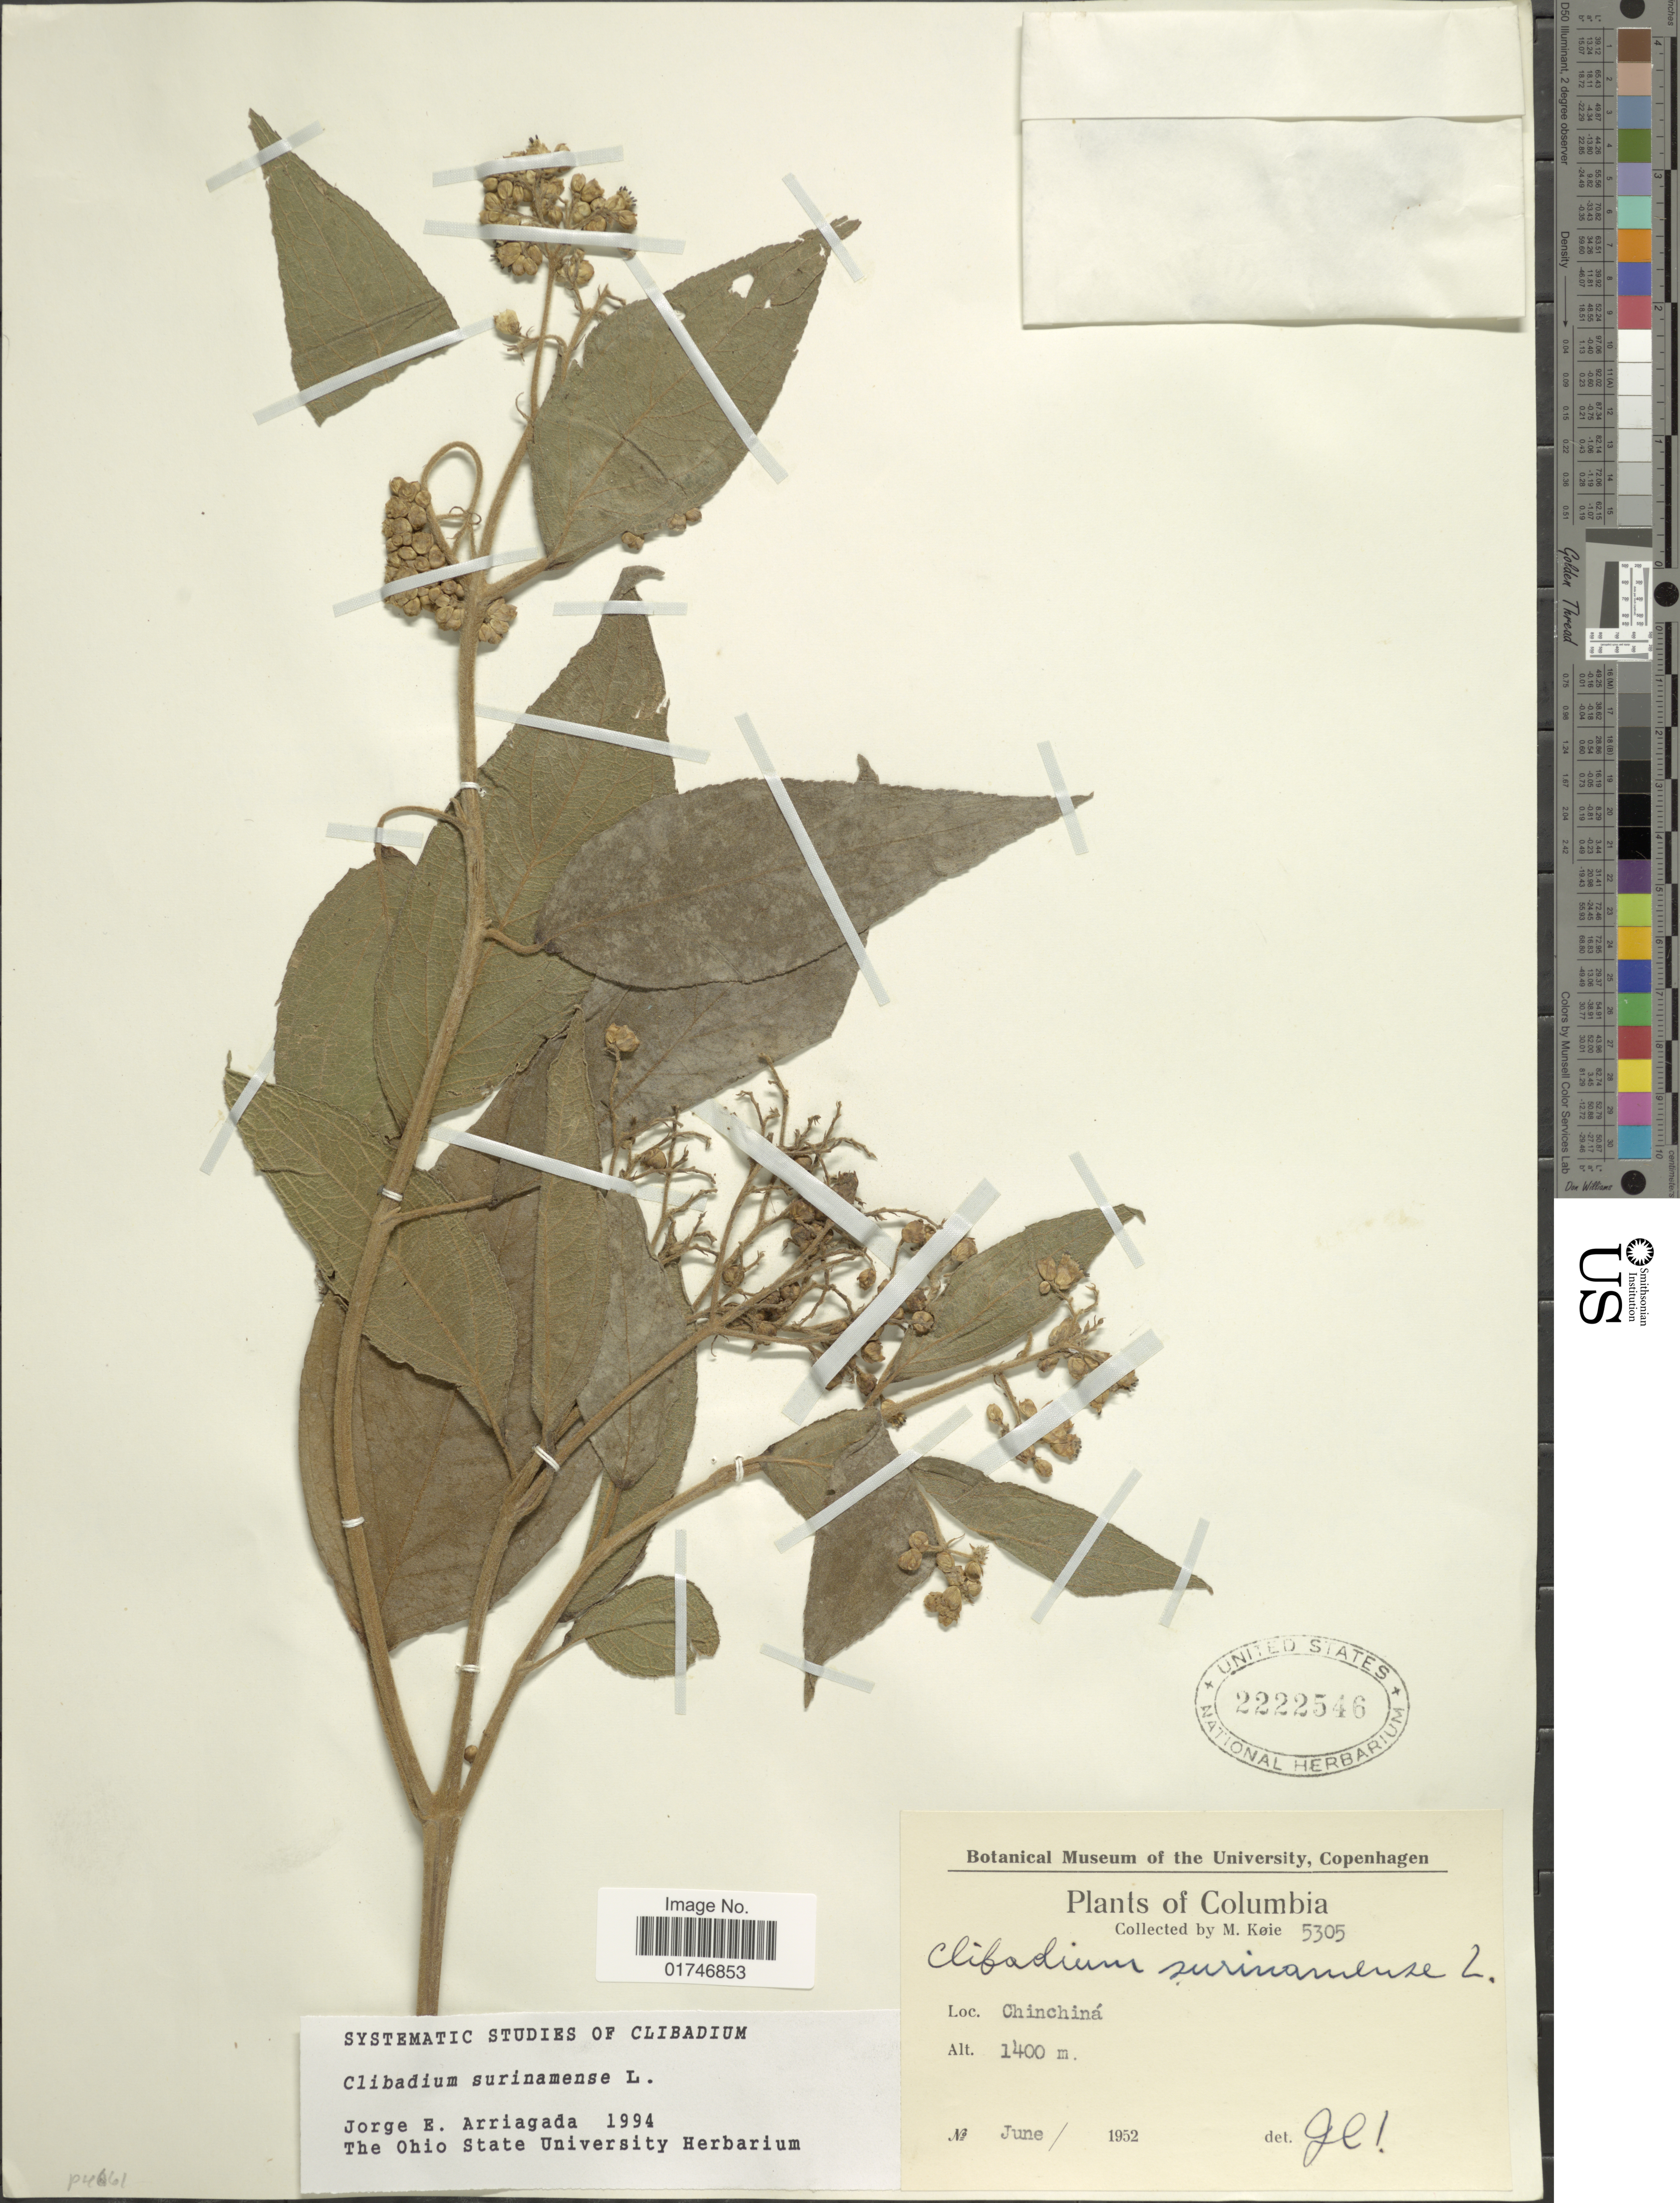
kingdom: Plantae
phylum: Tracheophyta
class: Magnoliopsida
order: Asterales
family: Asteraceae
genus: Clibadium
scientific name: Clibadium surinamense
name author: L.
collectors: M. Köie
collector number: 5305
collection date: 1952-06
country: Colombia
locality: Chinchiná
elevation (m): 1400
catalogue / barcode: US 2222546